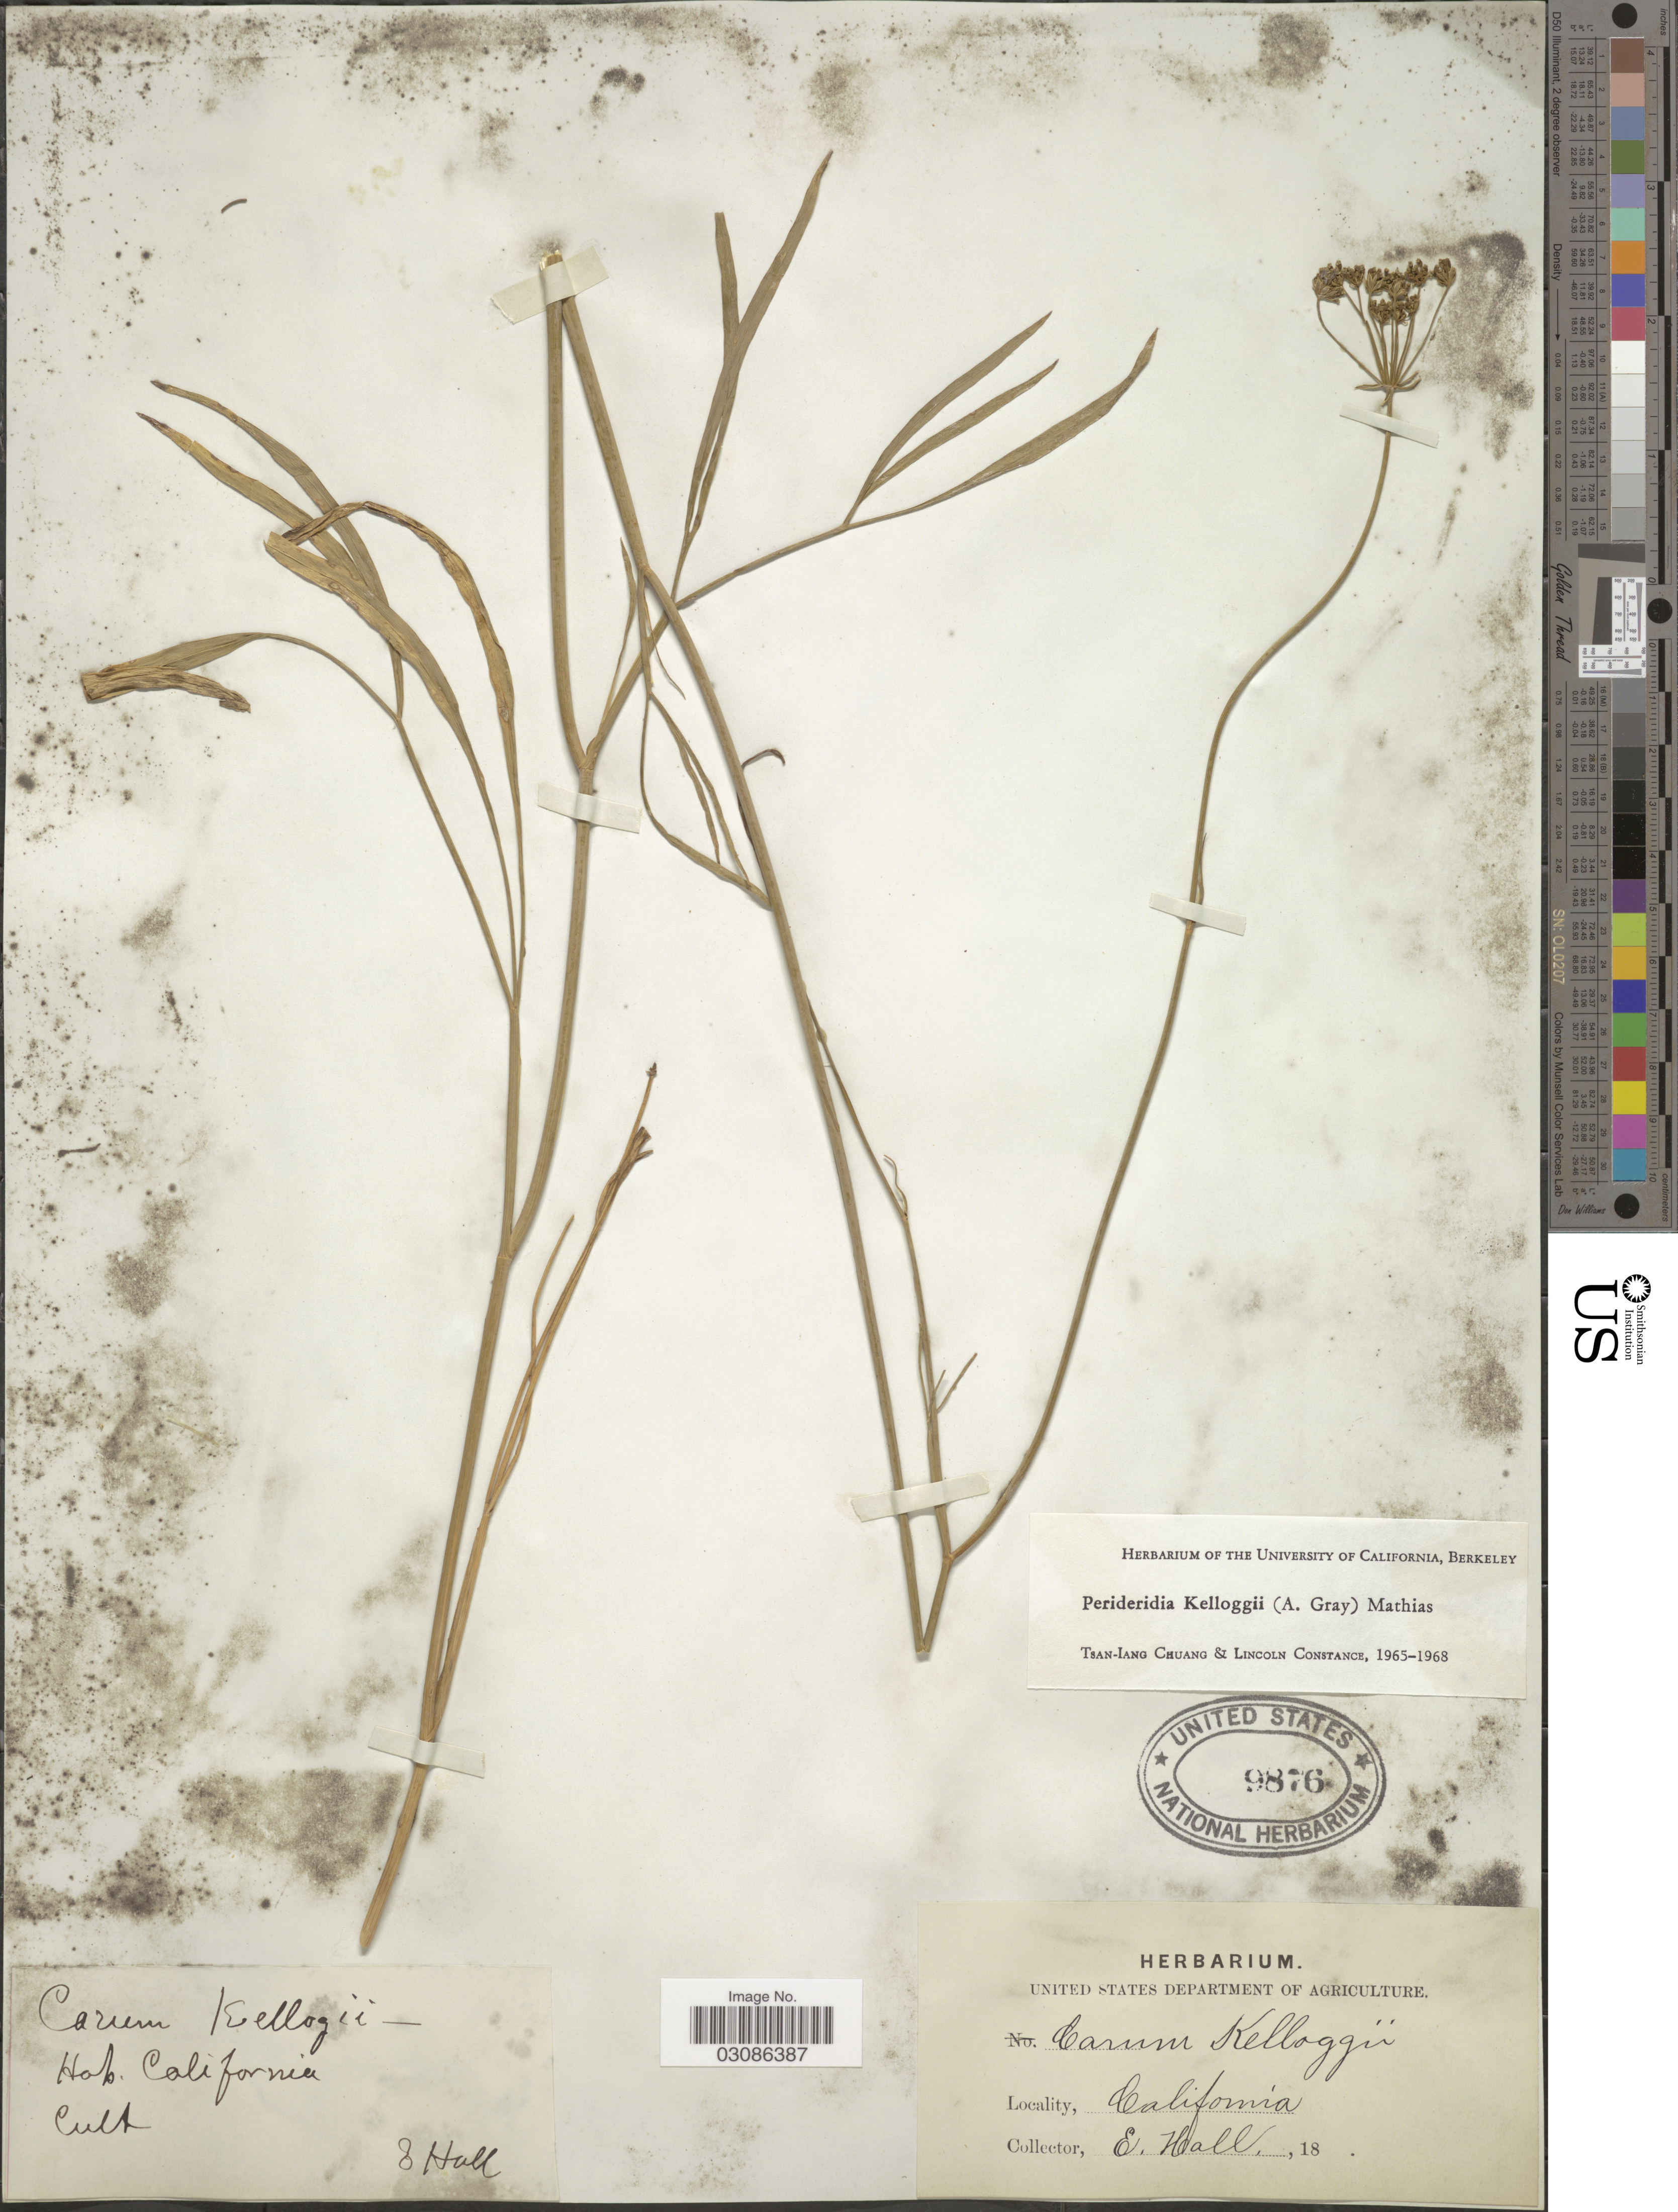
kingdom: Plantae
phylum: Tracheophyta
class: Magnoliopsida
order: Apiales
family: Apiaceae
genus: Perideridia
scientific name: Perideridia kelloggii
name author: (A. Gray) Mathias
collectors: E. Hall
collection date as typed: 18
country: United States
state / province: California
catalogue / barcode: US 9876